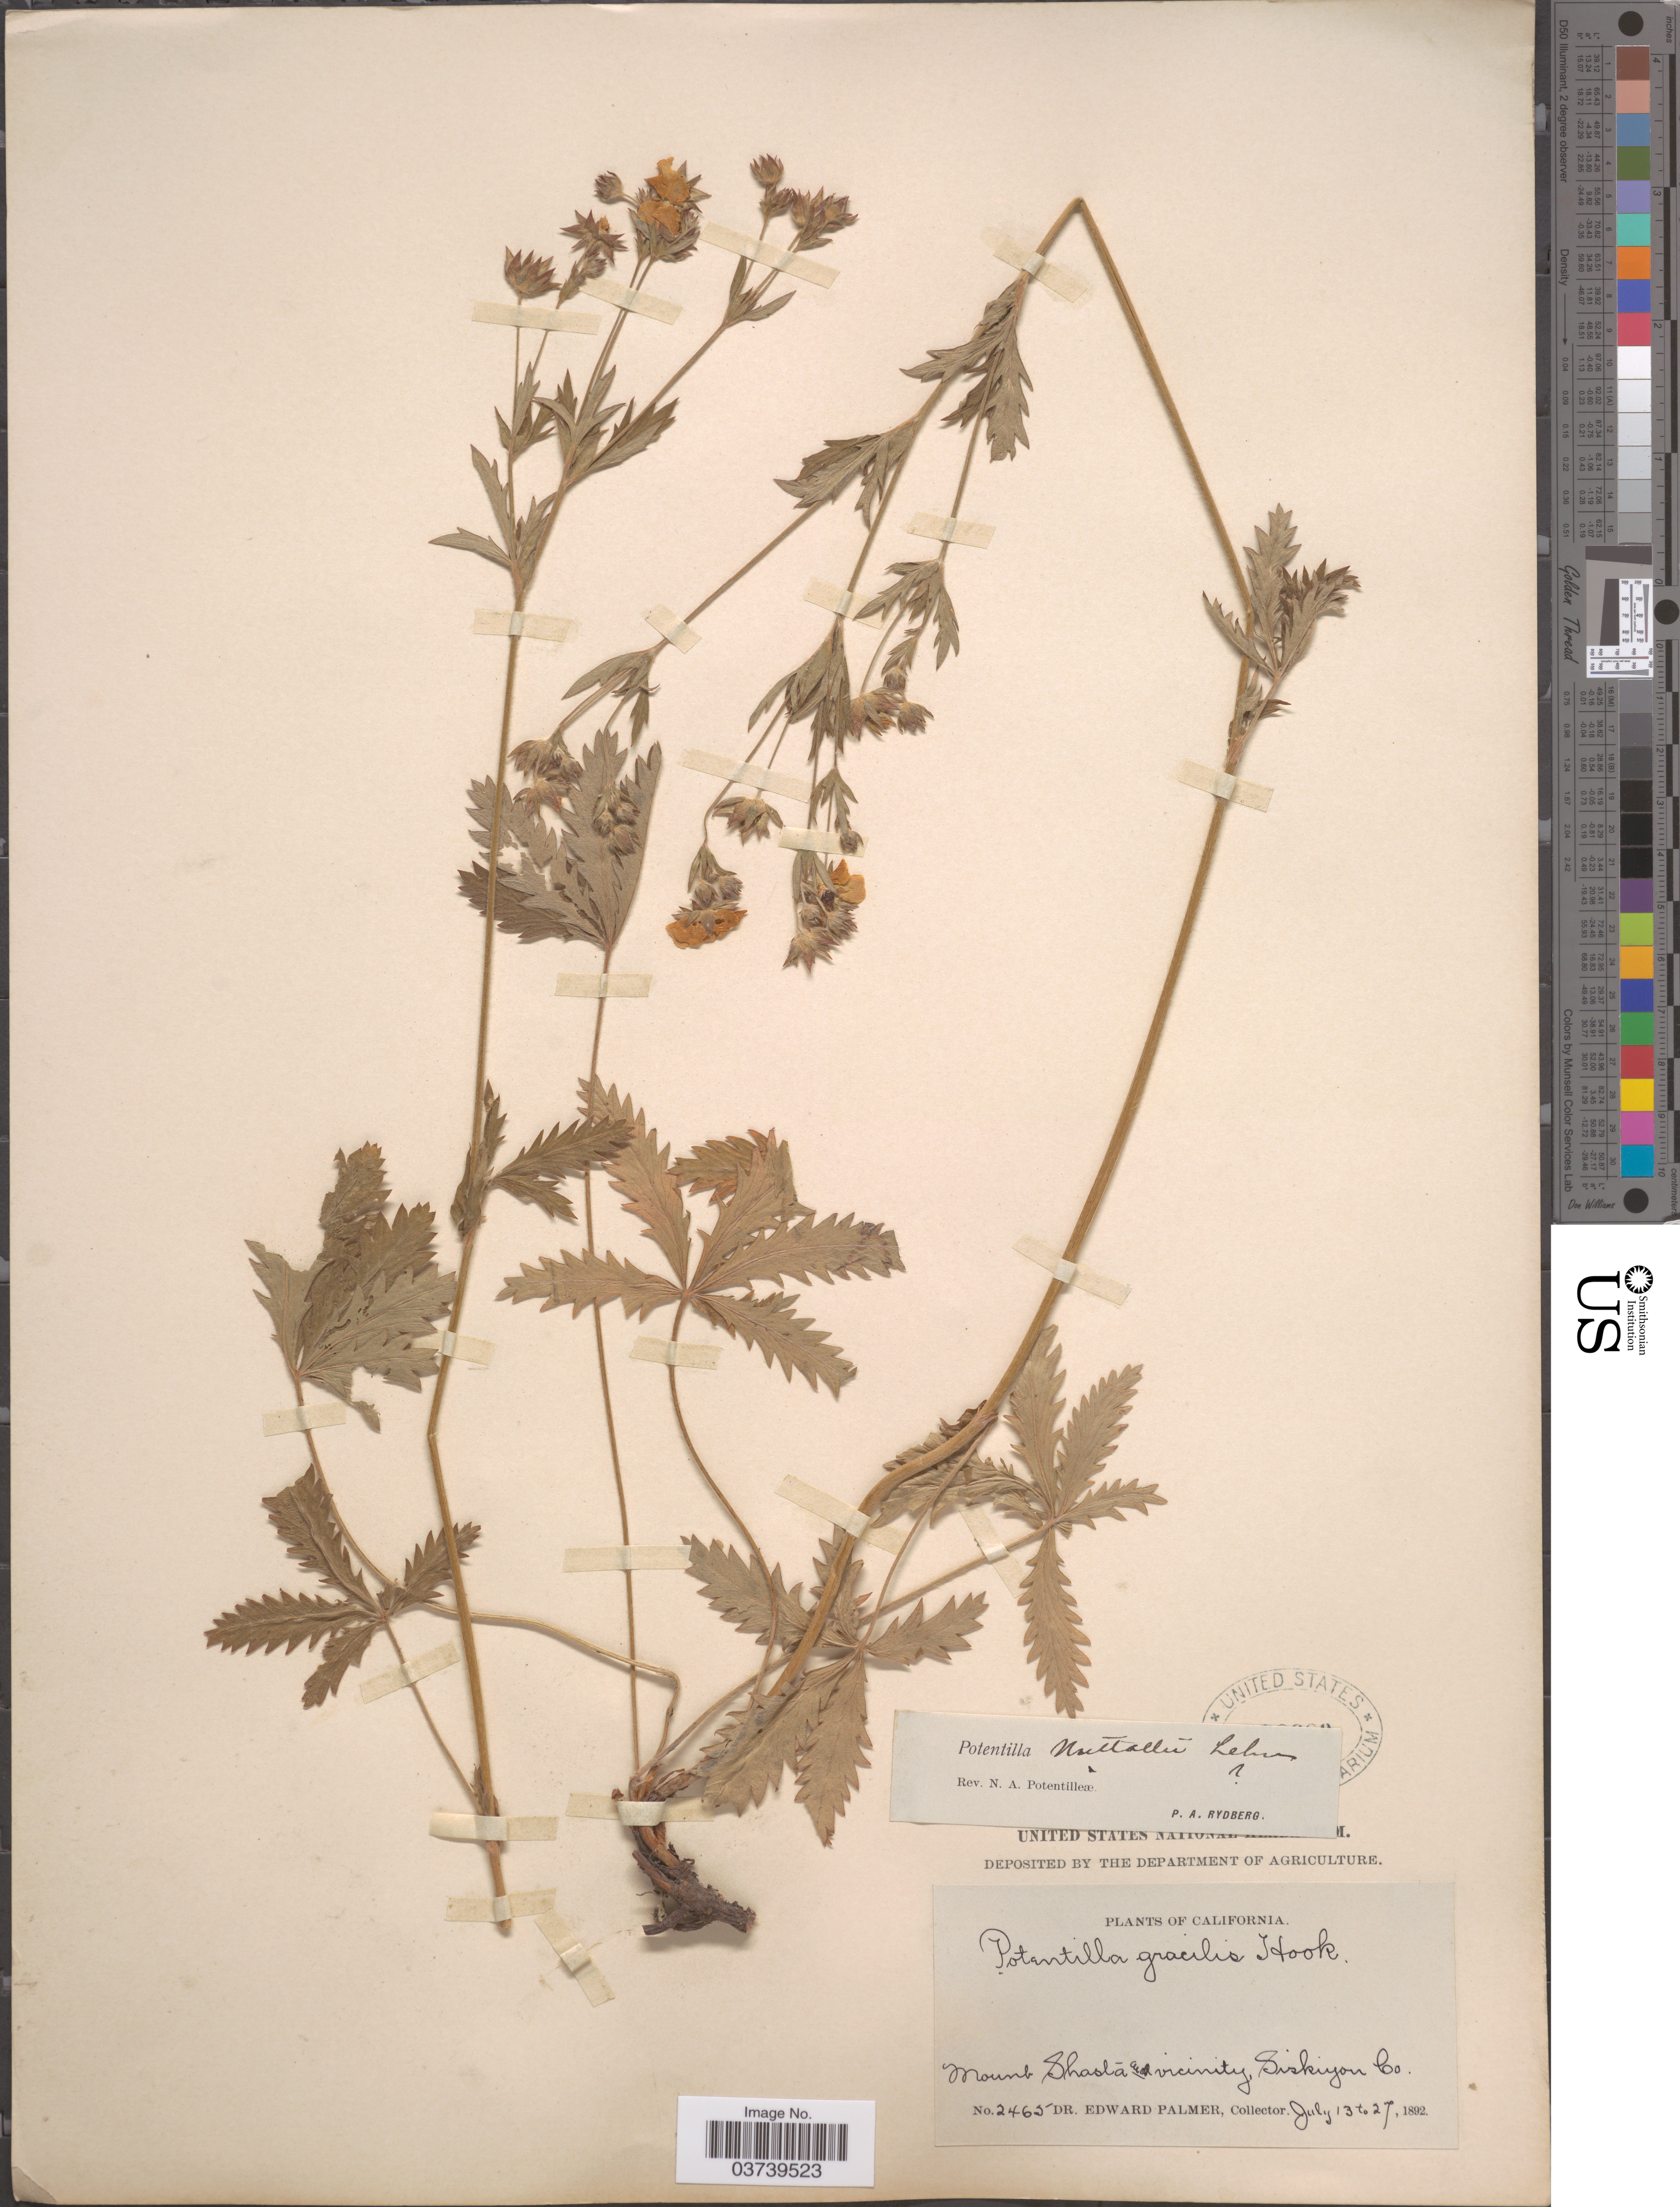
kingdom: Plantae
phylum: Tracheophyta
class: Magnoliopsida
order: Rosales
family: Rosaceae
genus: Potentilla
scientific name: Potentilla gracilis var. fastigiata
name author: (Nutt.) S. Watson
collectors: E. Palmer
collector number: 2465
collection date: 1892-07-13/1892-07-27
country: United States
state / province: California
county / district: Siskiyou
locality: Mount Shasta and vicinity, Siskiyou Co.